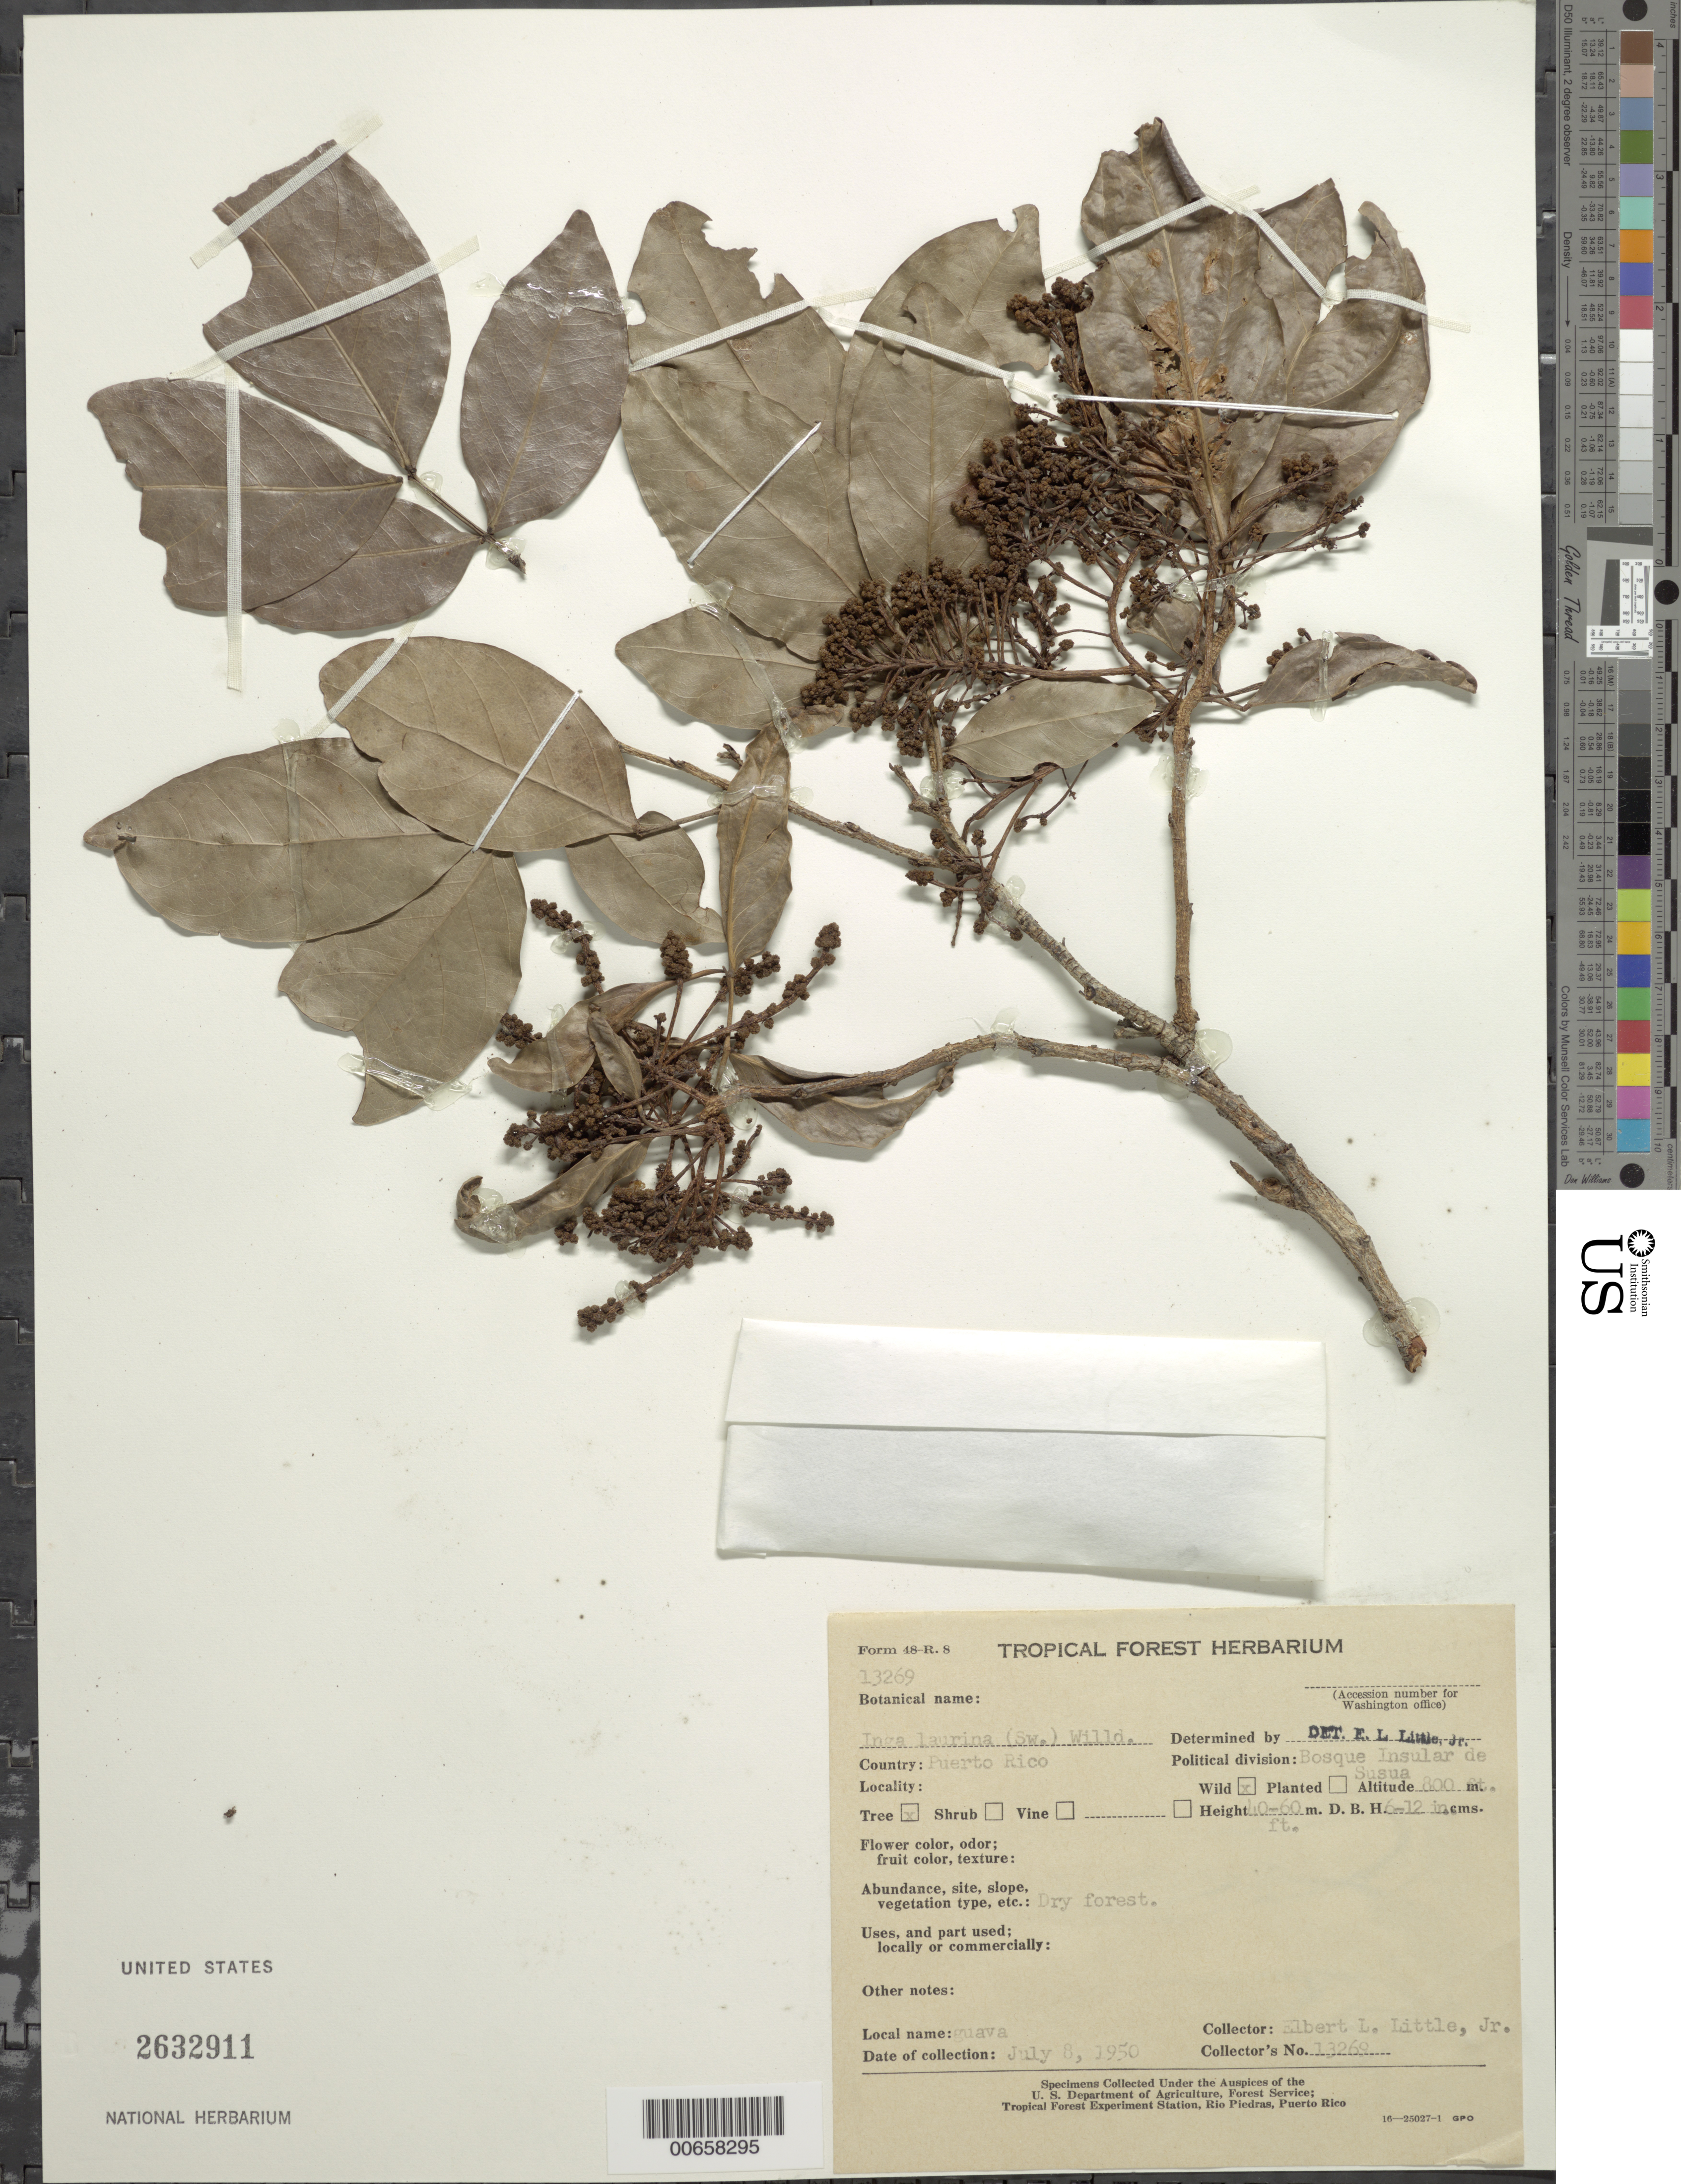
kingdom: Plantae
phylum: Tracheophyta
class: Magnoliopsida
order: Fabales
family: Fabaceae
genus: Inga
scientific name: Inga laurina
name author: (Sw.) Willd.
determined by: Little, Elbert L., Jr., (FSSR), United States Department of Agriculture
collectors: E. L. Little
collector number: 13269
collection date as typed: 08 Jul 1950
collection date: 1950-07-08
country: Puerto Rico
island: Greater Antilles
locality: Bosque Insular de Susua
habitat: Dry forest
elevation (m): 244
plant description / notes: Common name: guava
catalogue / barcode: US 2632911